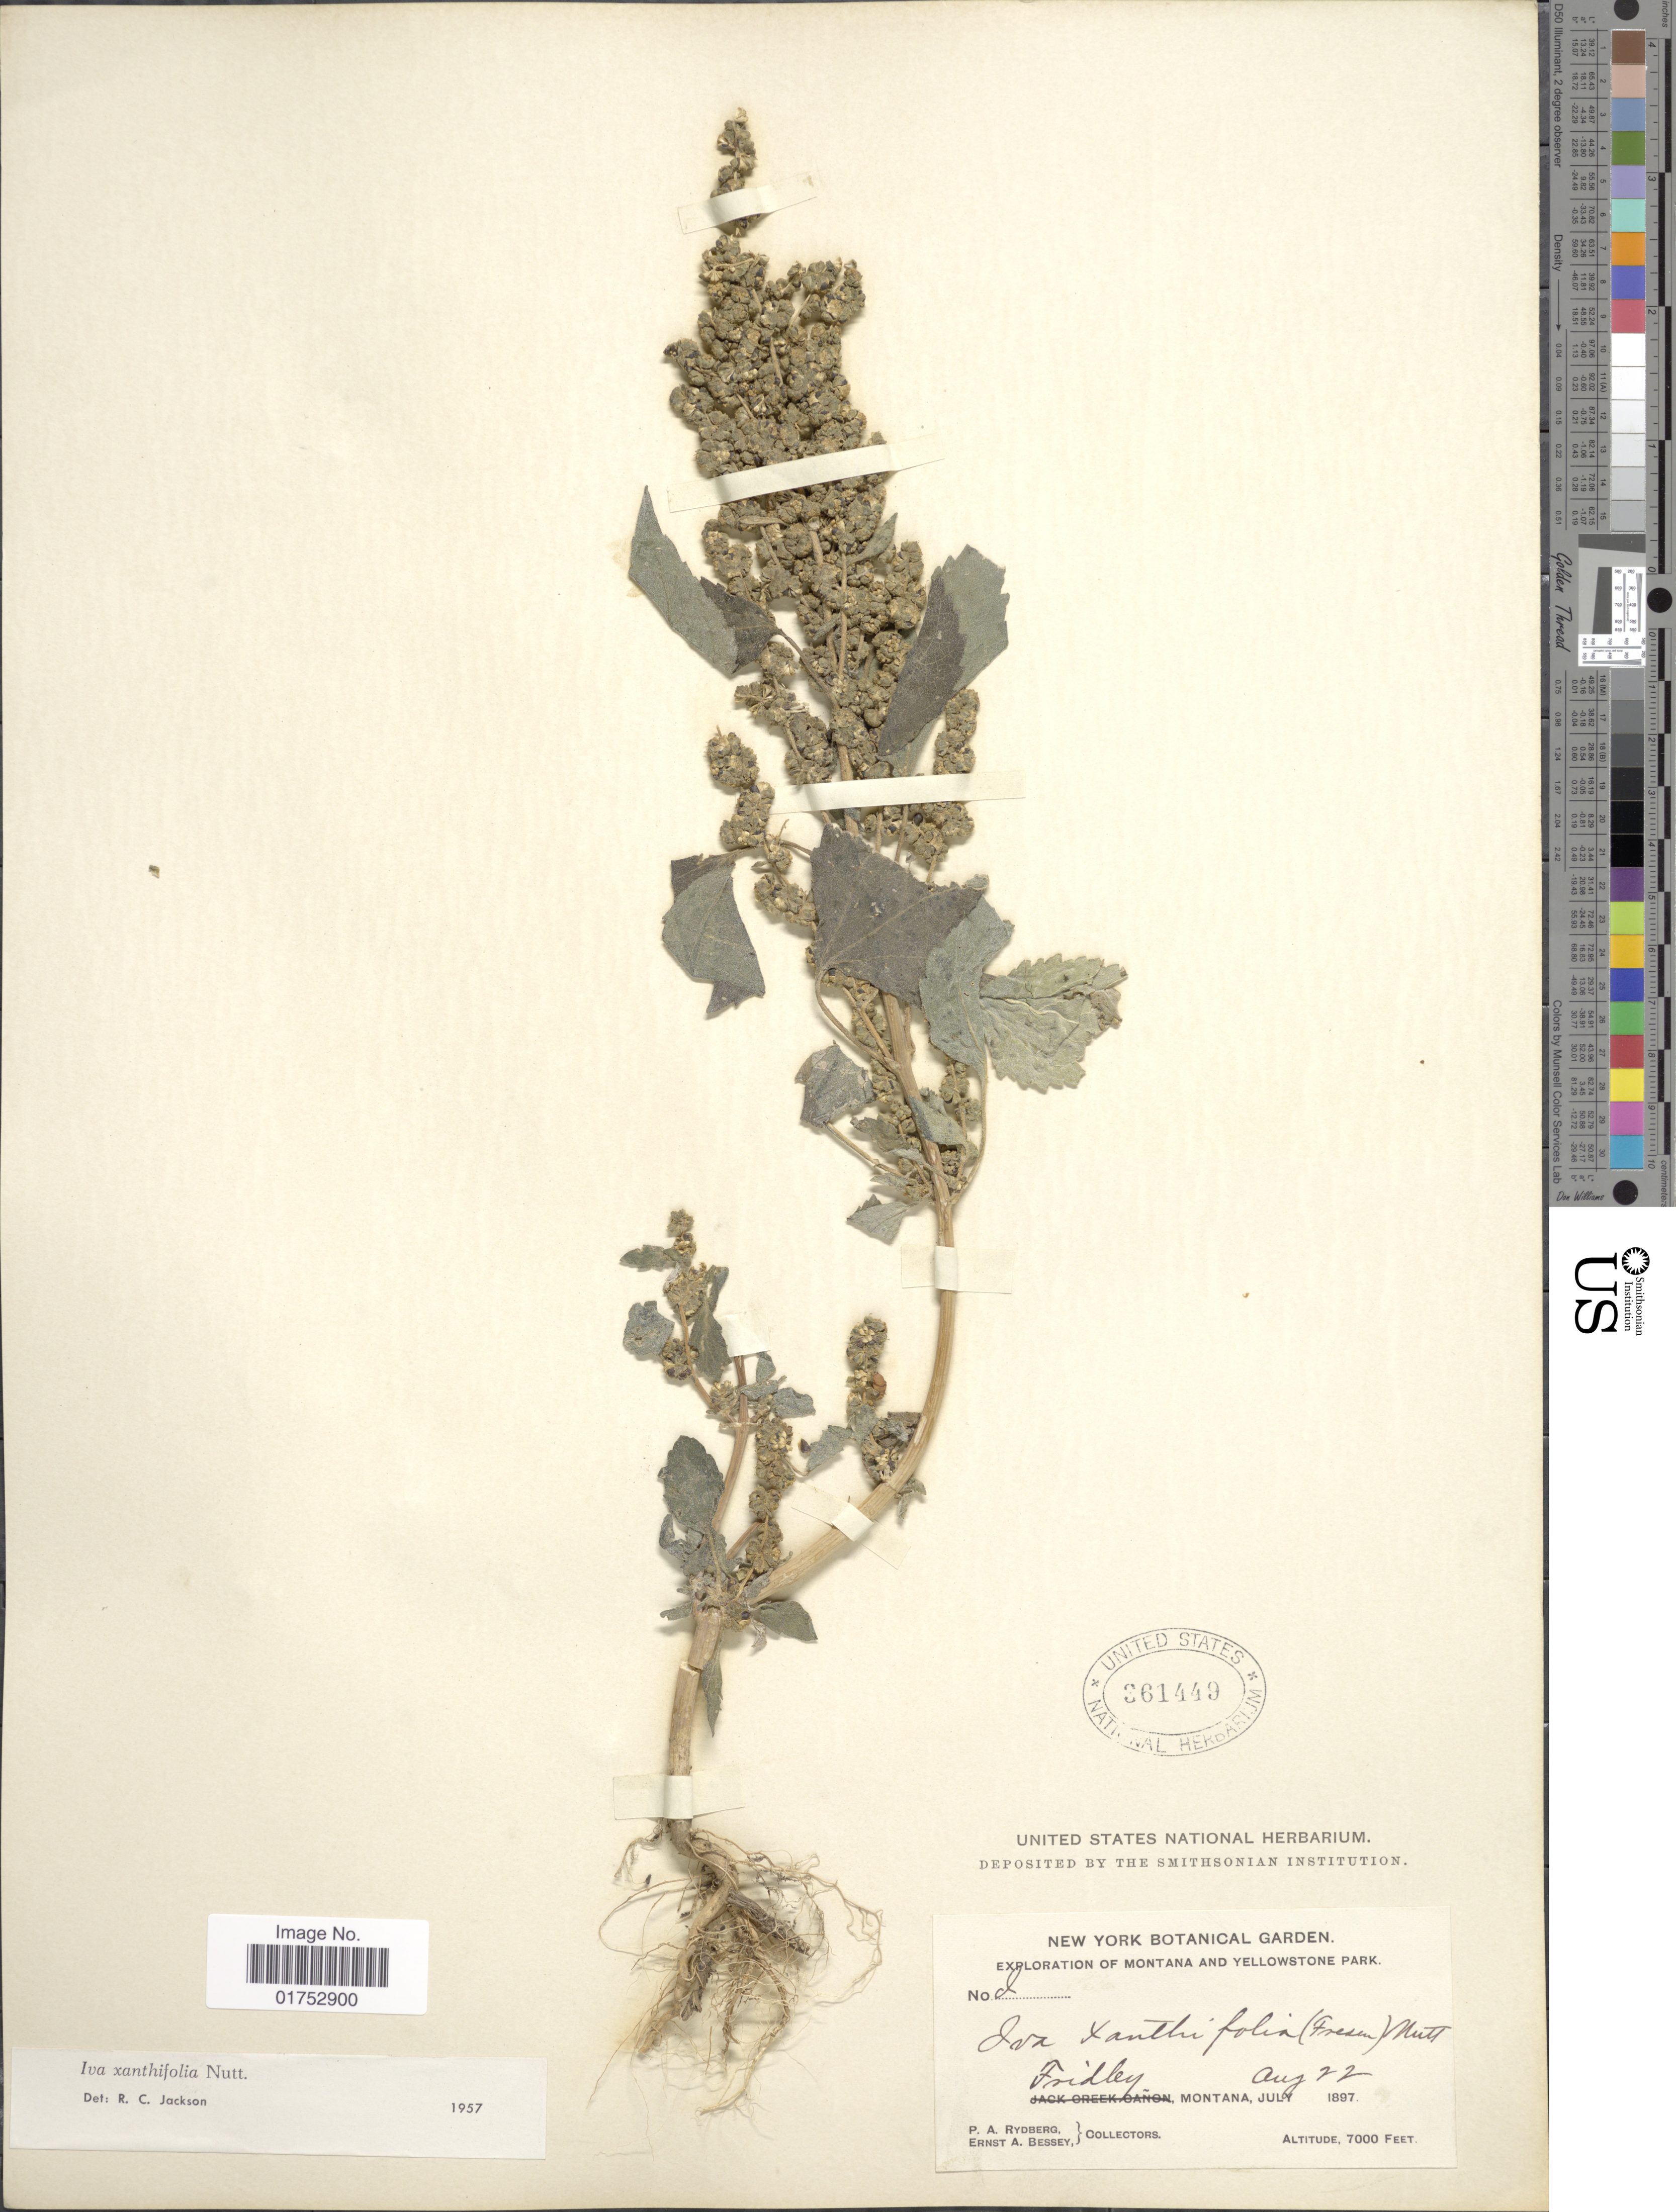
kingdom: Plantae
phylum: Tracheophyta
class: Magnoliopsida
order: Asterales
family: Asteraceae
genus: Iva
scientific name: Iva xanthifolia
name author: Nutt.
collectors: P. A. Rydberg & E. A. Bessey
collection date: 1897-08-22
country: United States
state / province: Montana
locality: Yellowstone Park, Fridley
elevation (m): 2134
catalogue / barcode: US 361449